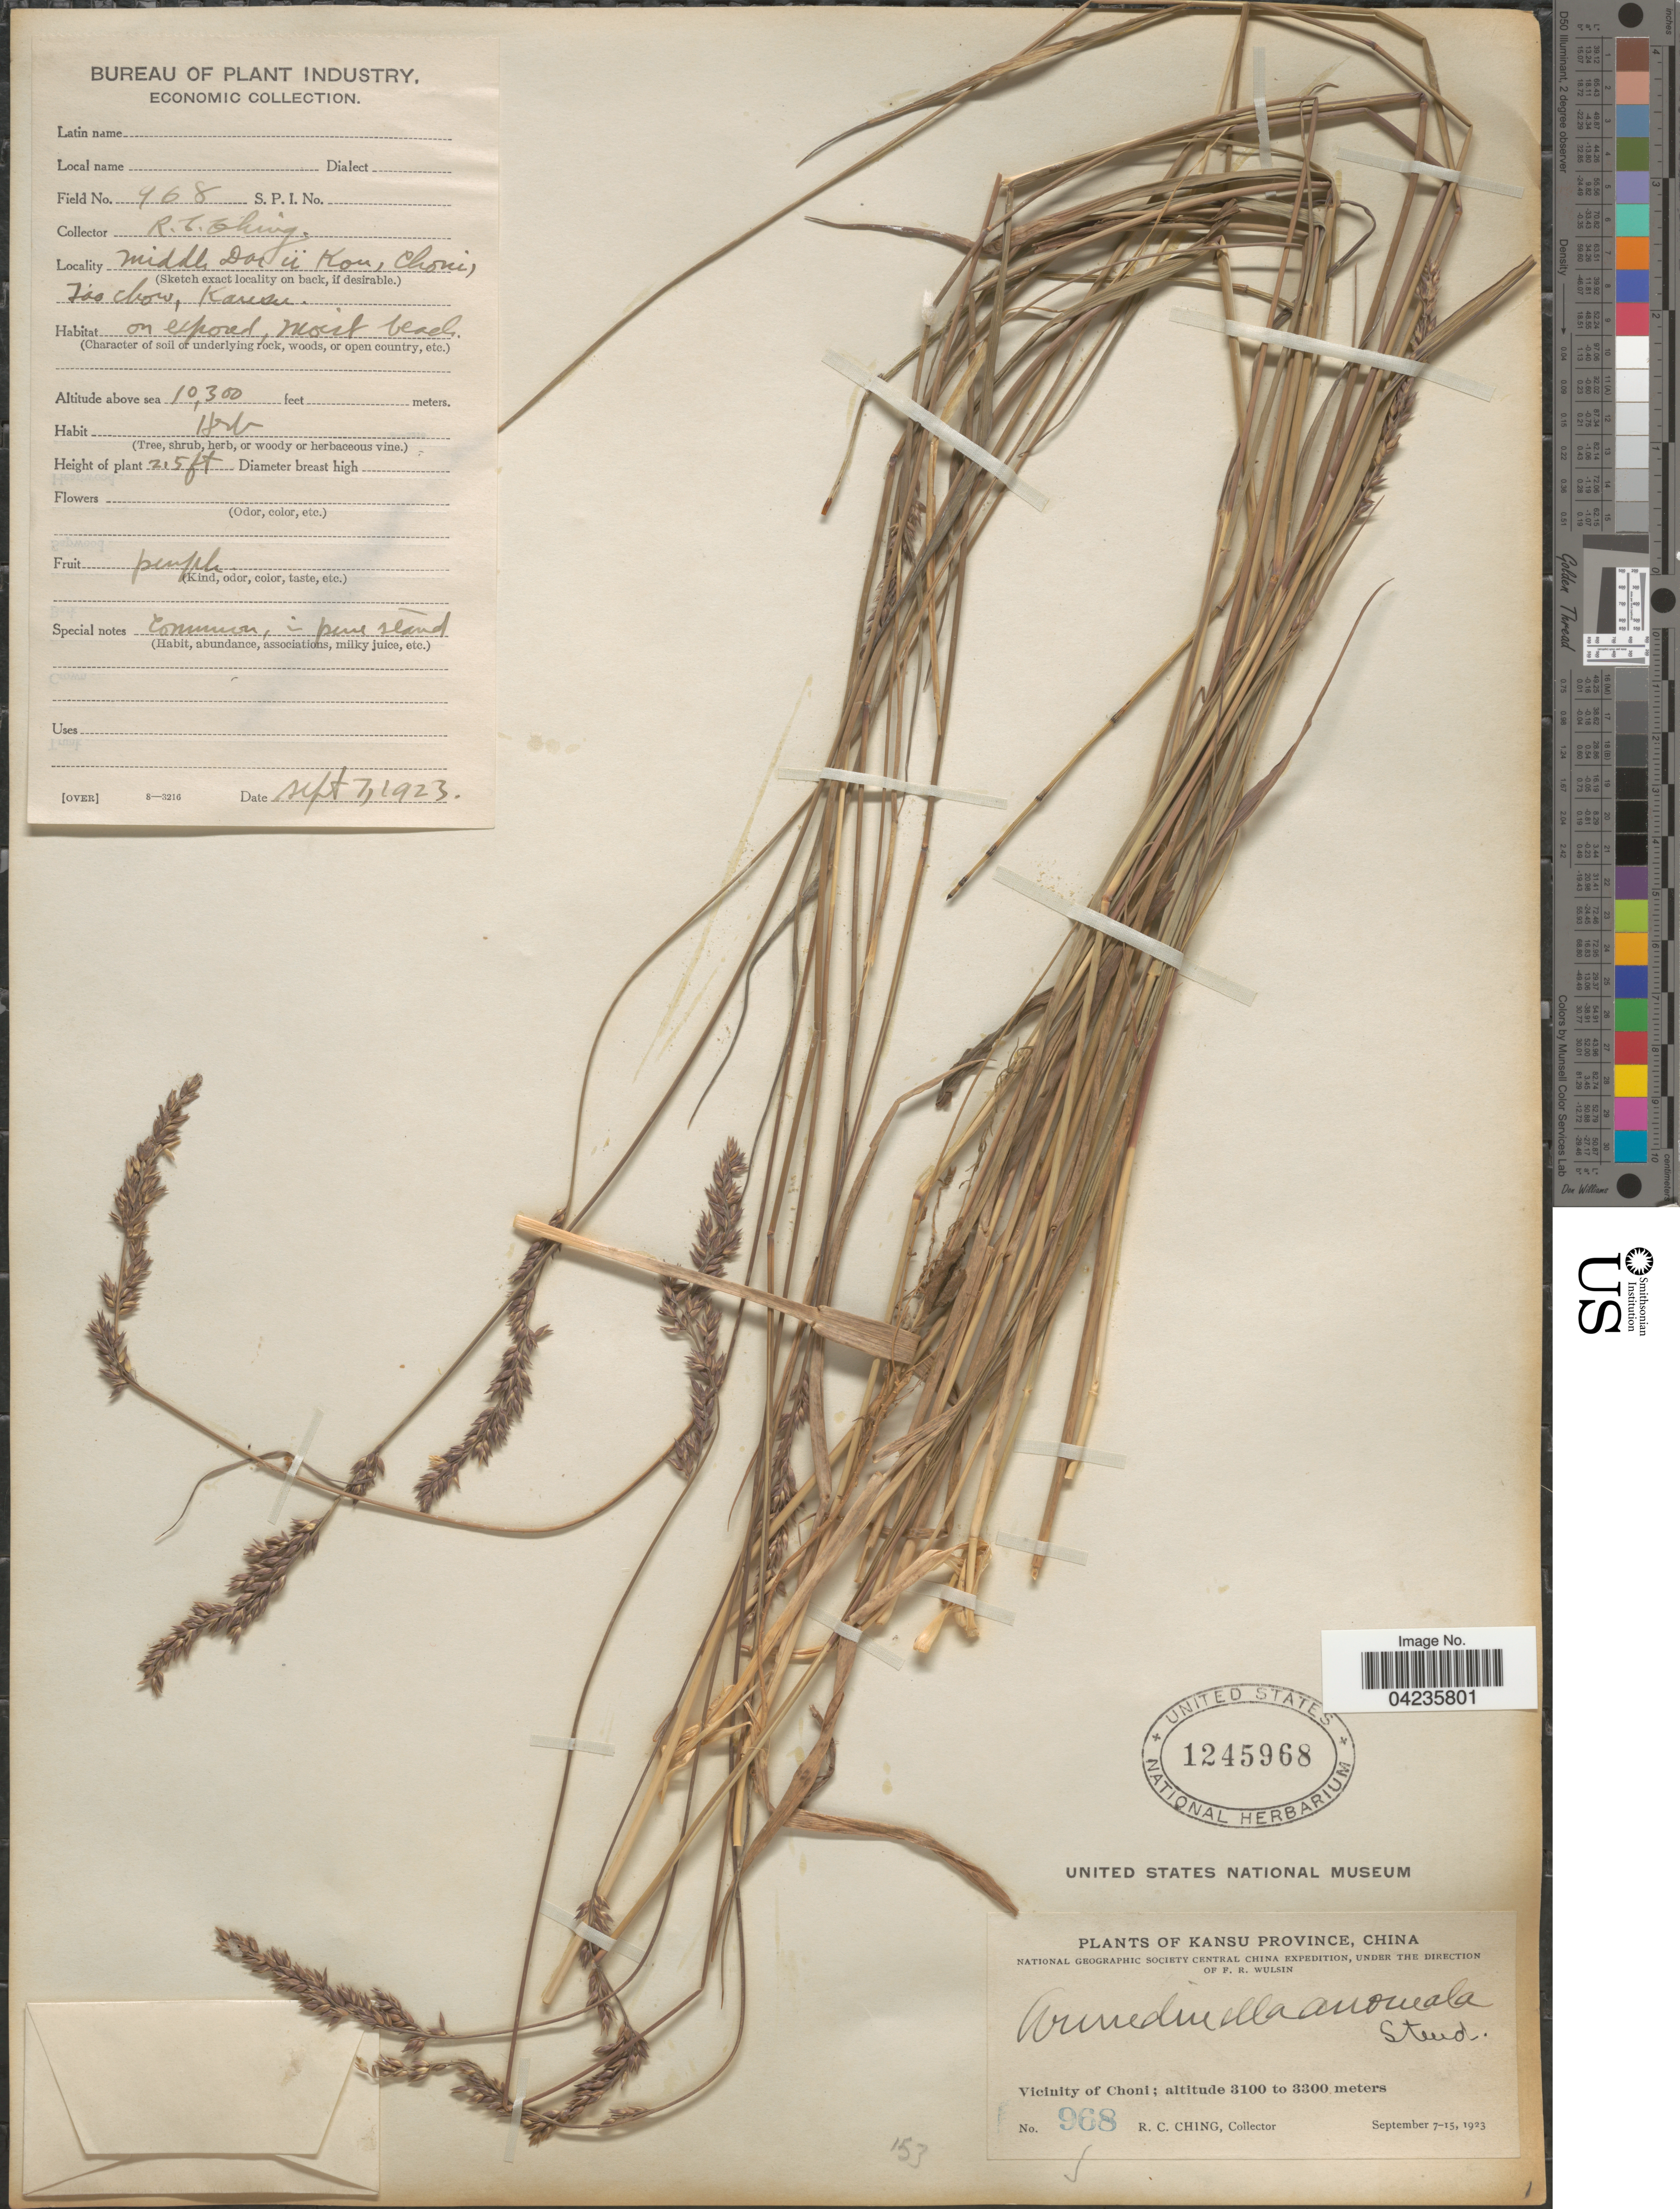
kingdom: Plantae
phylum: Tracheophyta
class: Liliopsida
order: Poales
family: Poaceae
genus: Arundinella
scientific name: Arundinella hirta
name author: (Thunb.) Tanaka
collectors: R. C. Ching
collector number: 968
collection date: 1923-09-07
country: China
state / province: Gansu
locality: Middle Doc [interpreted] ü Kon [interpreted],Choni, Tao Chow, Kansu. Kansu Province. National Geographic Society Central China Expedition. Vicinity of Choni.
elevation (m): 3139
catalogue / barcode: US 1245968